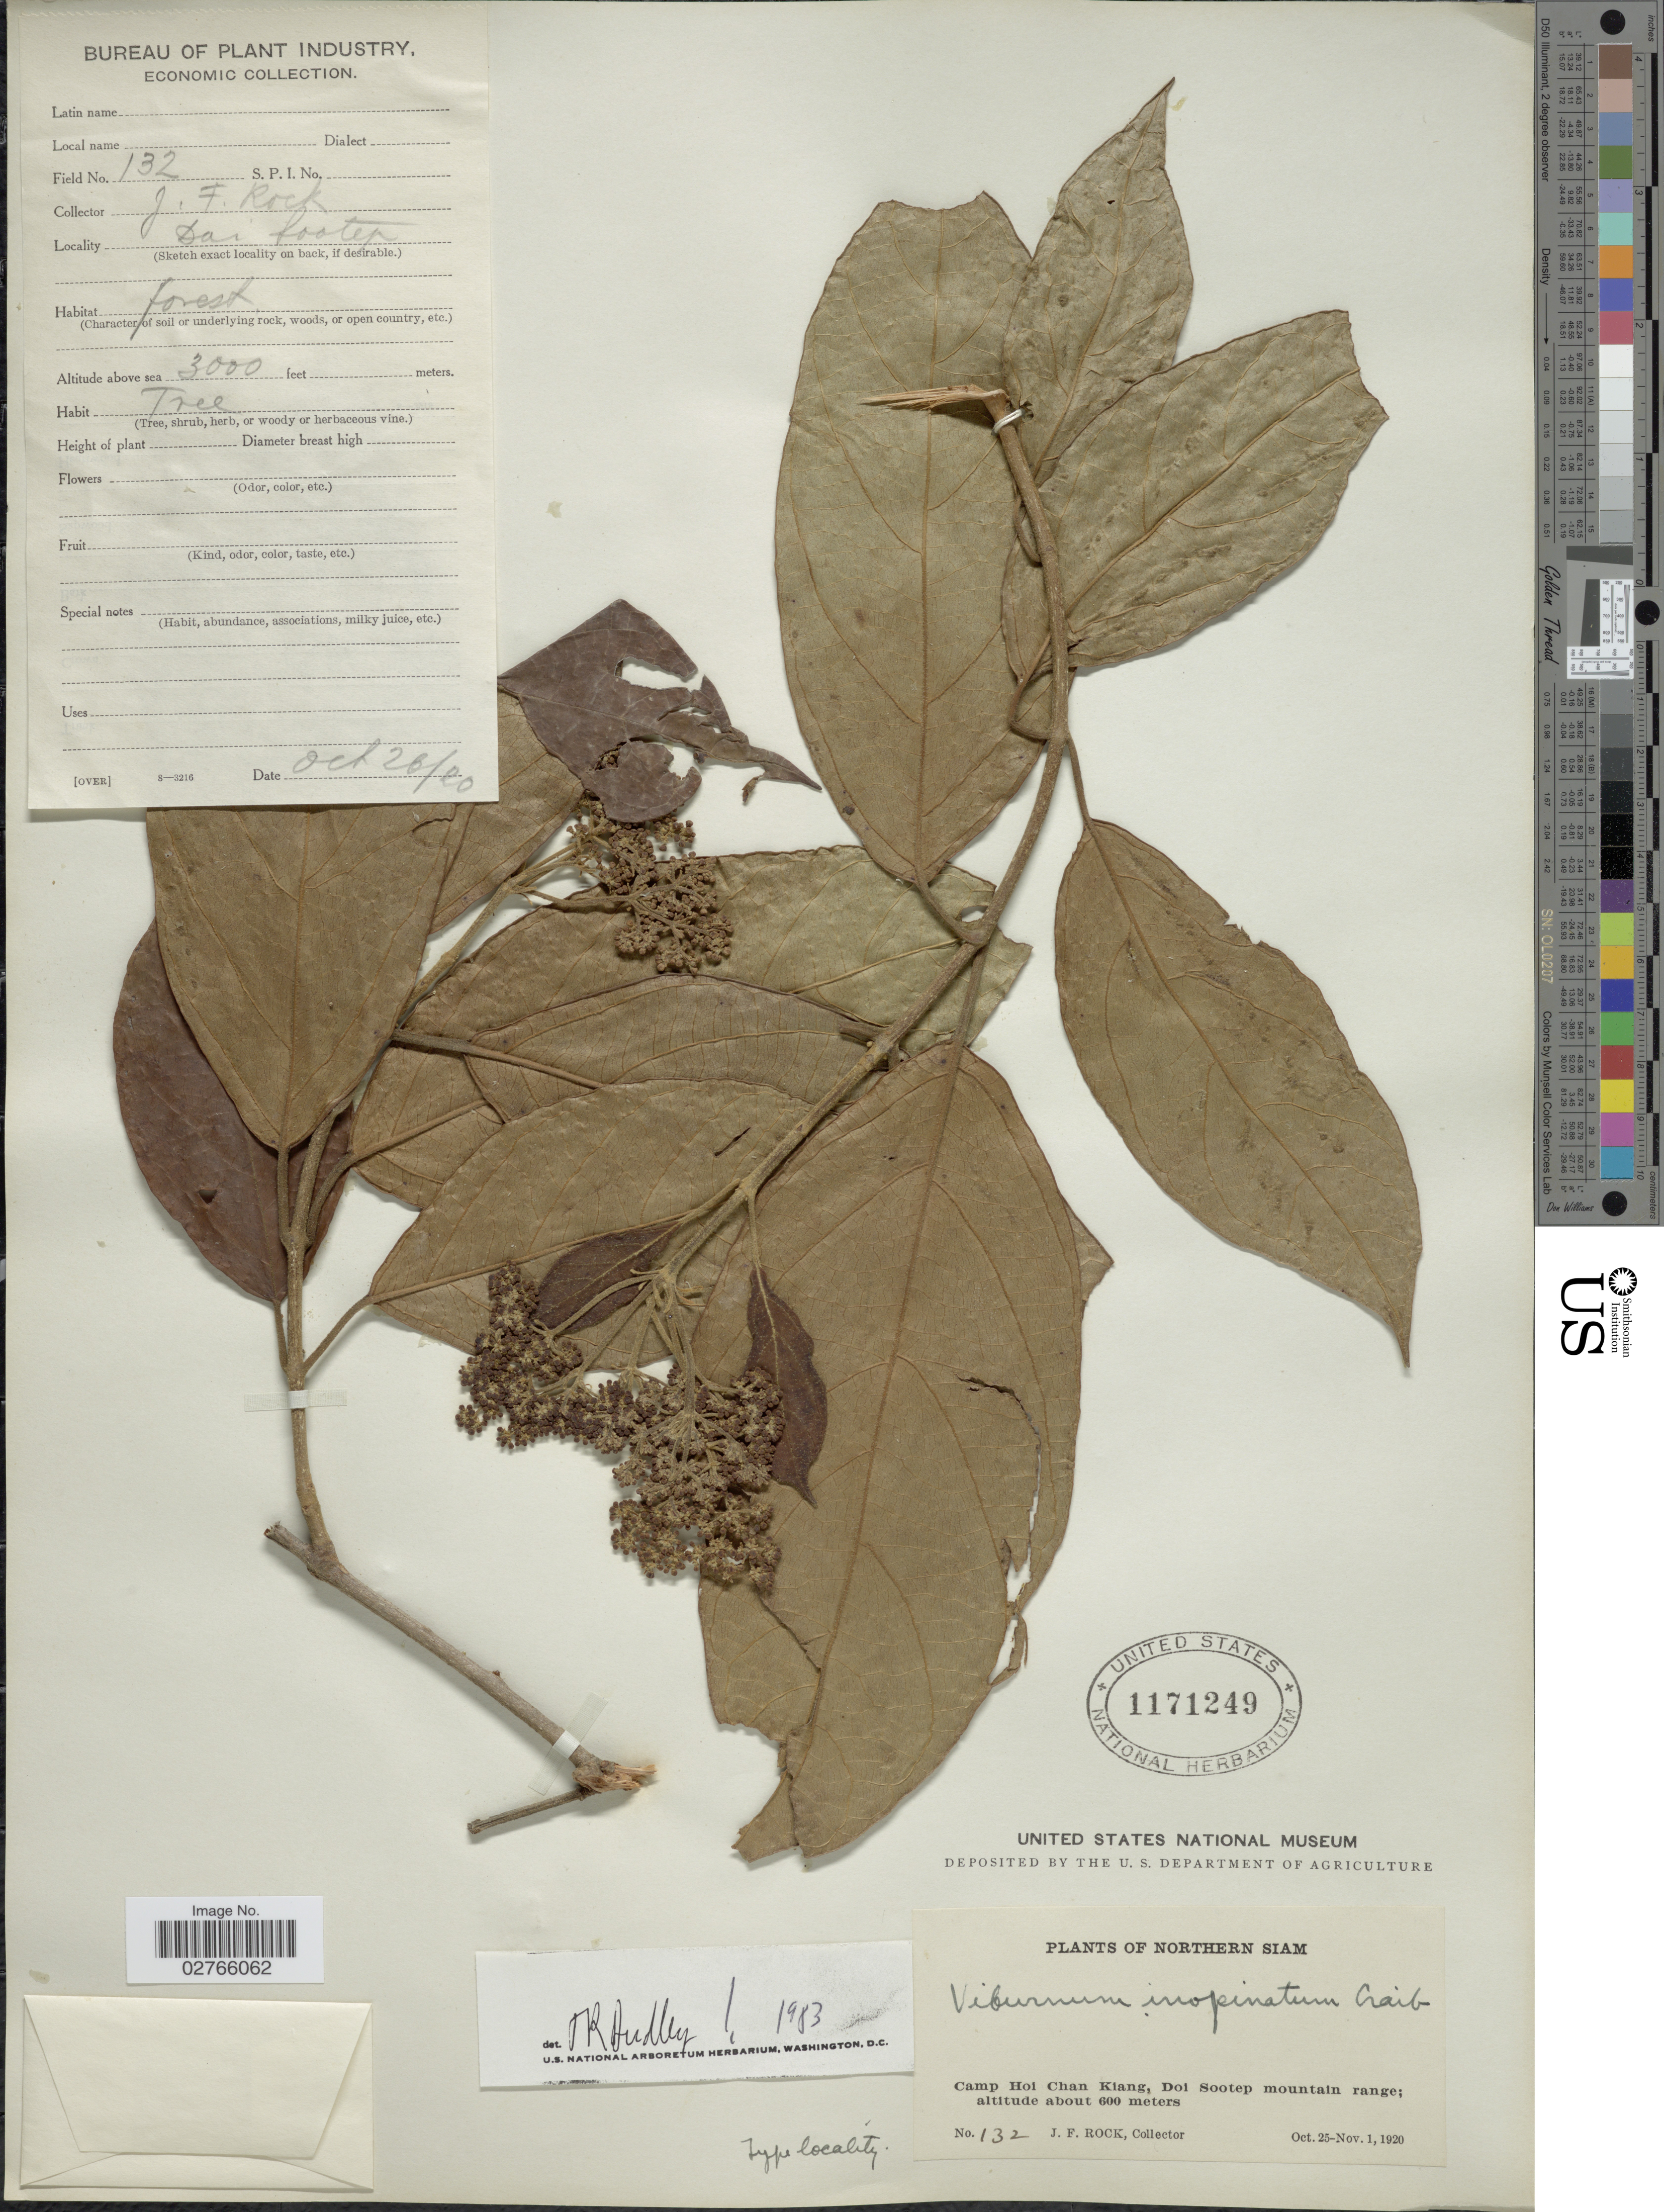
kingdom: Plantae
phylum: Tracheophyta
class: Magnoliopsida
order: Dipsacales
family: Viburnaceae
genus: Viburnum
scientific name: Viburnum inopinatum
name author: Craib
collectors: J. Rock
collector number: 132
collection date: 1920-10-26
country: Thailand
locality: Northern Siam, Camp Hoi Chan Kiang, Doi Sootep mountain range.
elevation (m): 600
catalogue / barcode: US 1171249